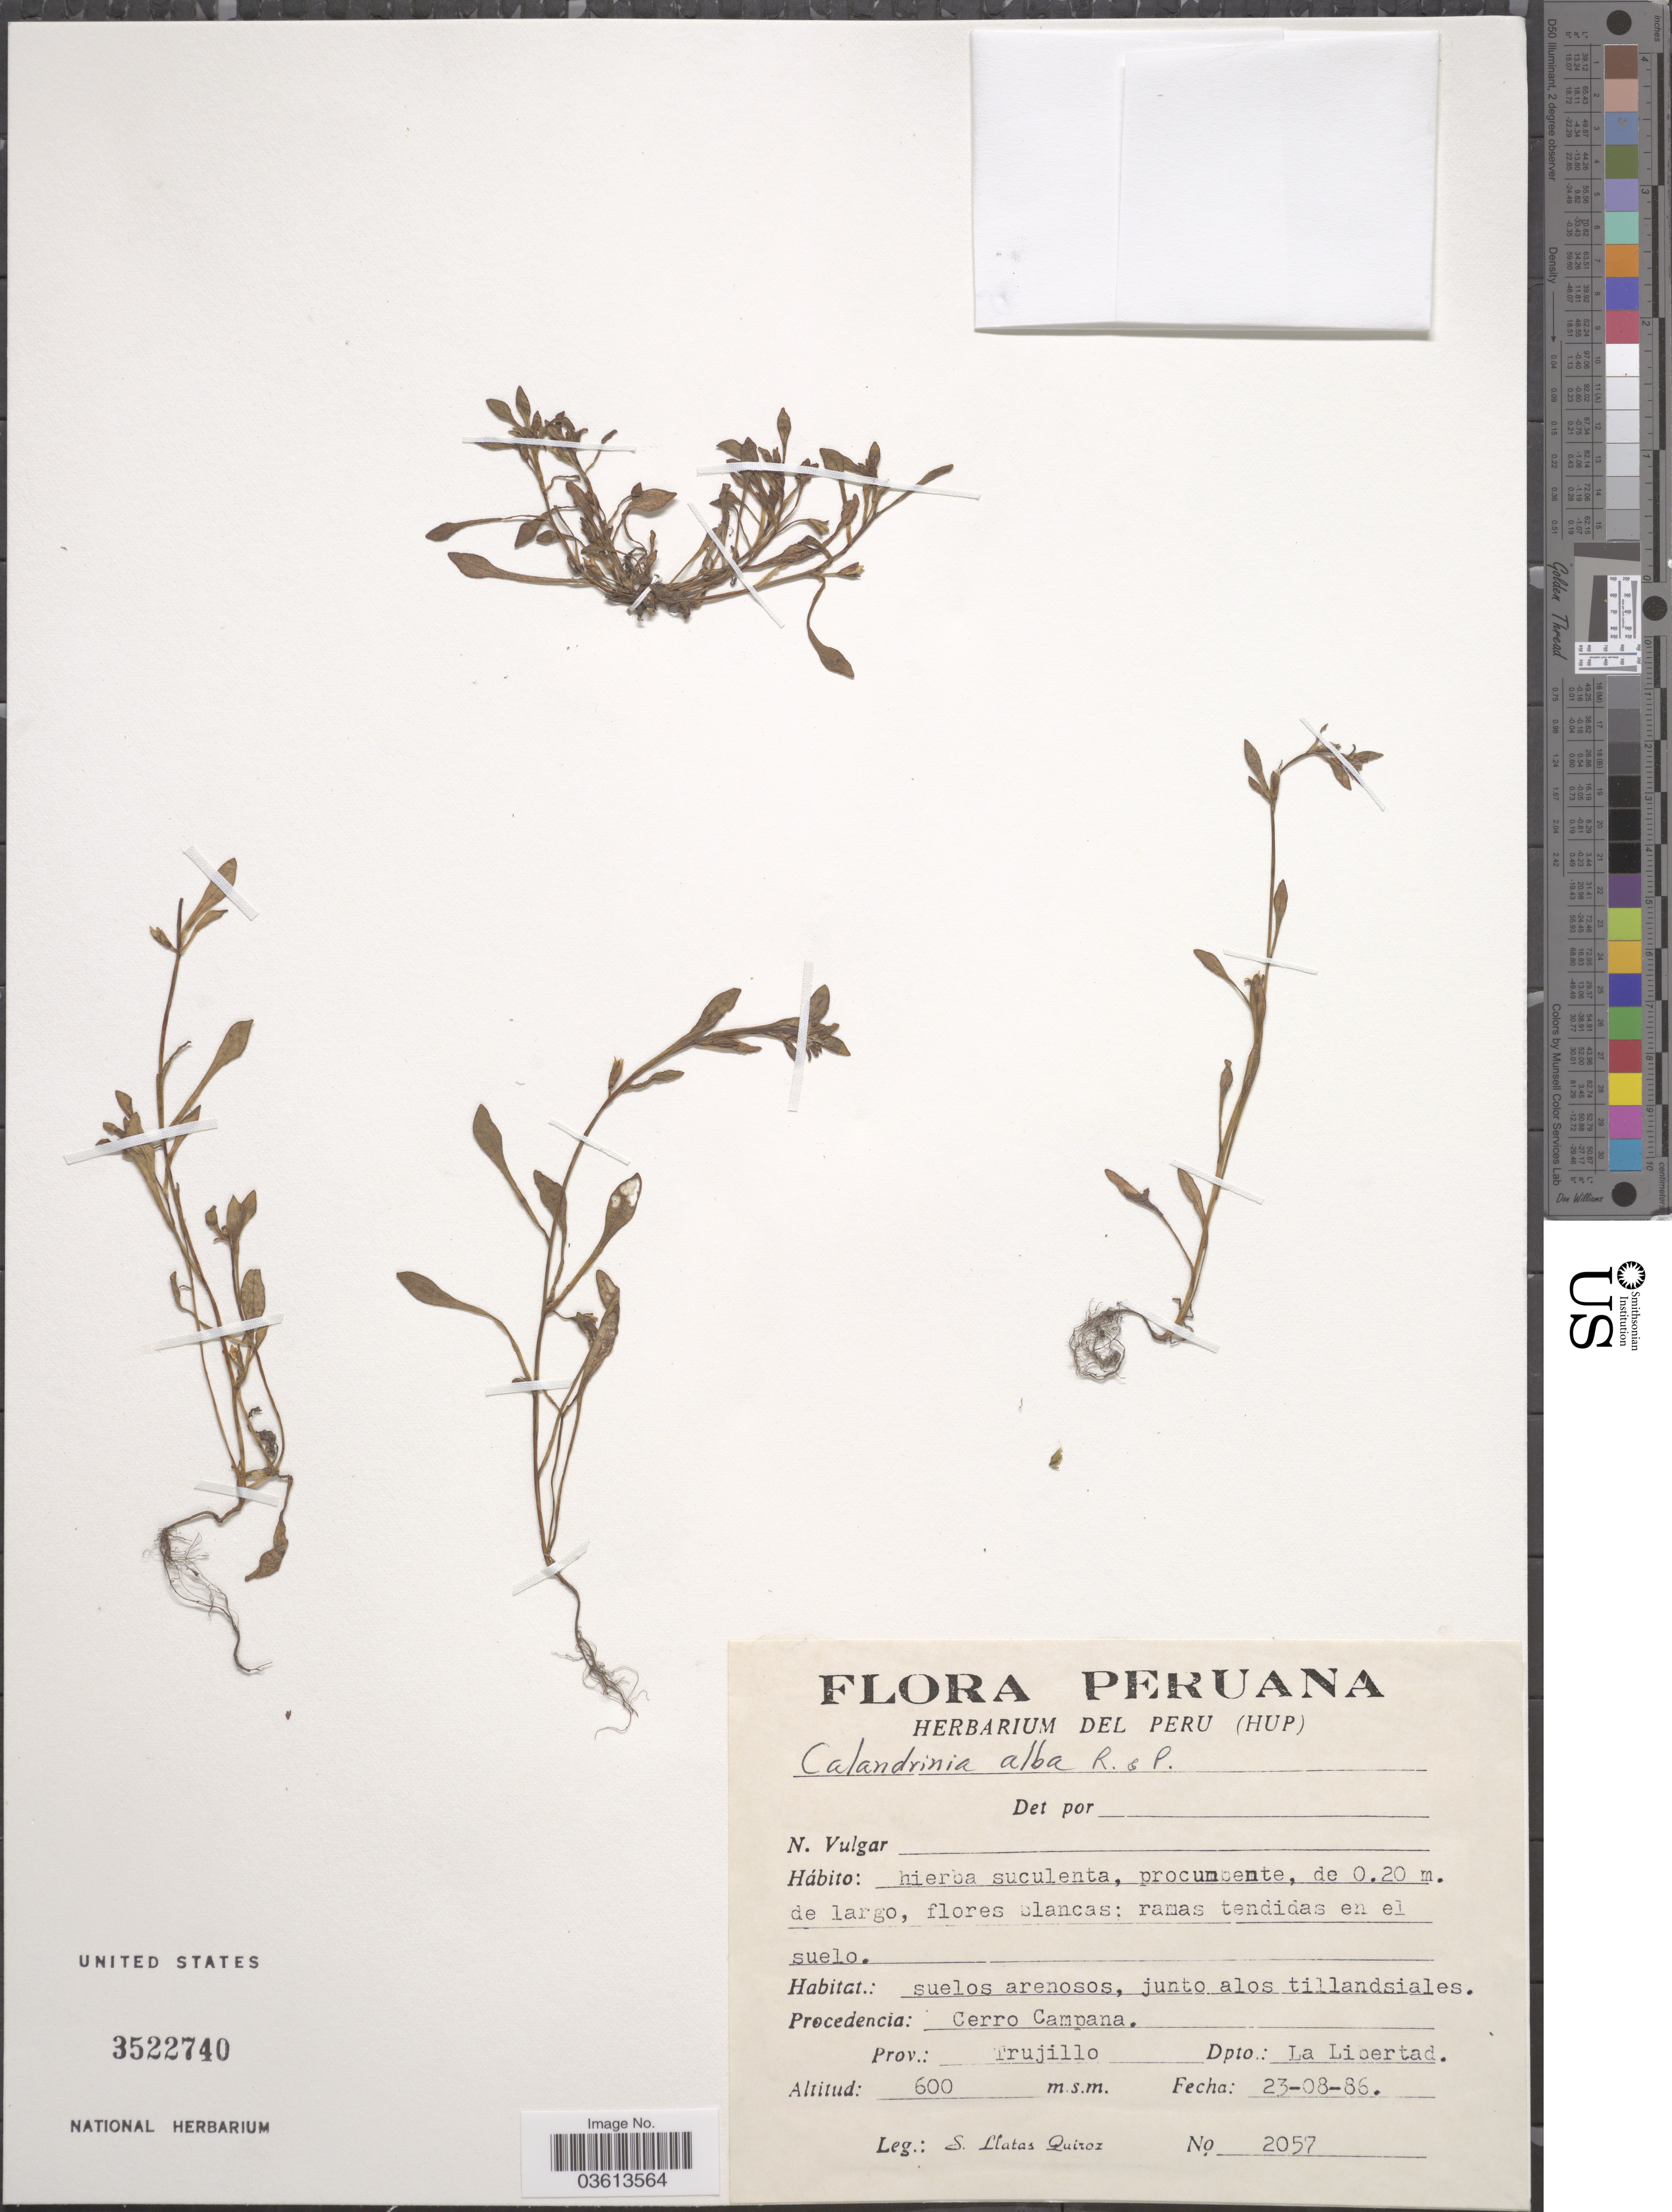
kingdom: Plantae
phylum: Tracheophyta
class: Magnoliopsida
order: Caryophyllales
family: Montiaceae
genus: Calandrinia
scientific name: Calandrinia alba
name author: (Ruiz & Pav.) DC.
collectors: S. Llatas Quiroz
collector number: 2057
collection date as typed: Transcribed d/m/y: 23/8/86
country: Peru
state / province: La Libertad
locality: Procedencia: Cerro Campana. Prov.: Truijillo. Dpto.: La Libertad.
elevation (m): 600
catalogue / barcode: US 3522740